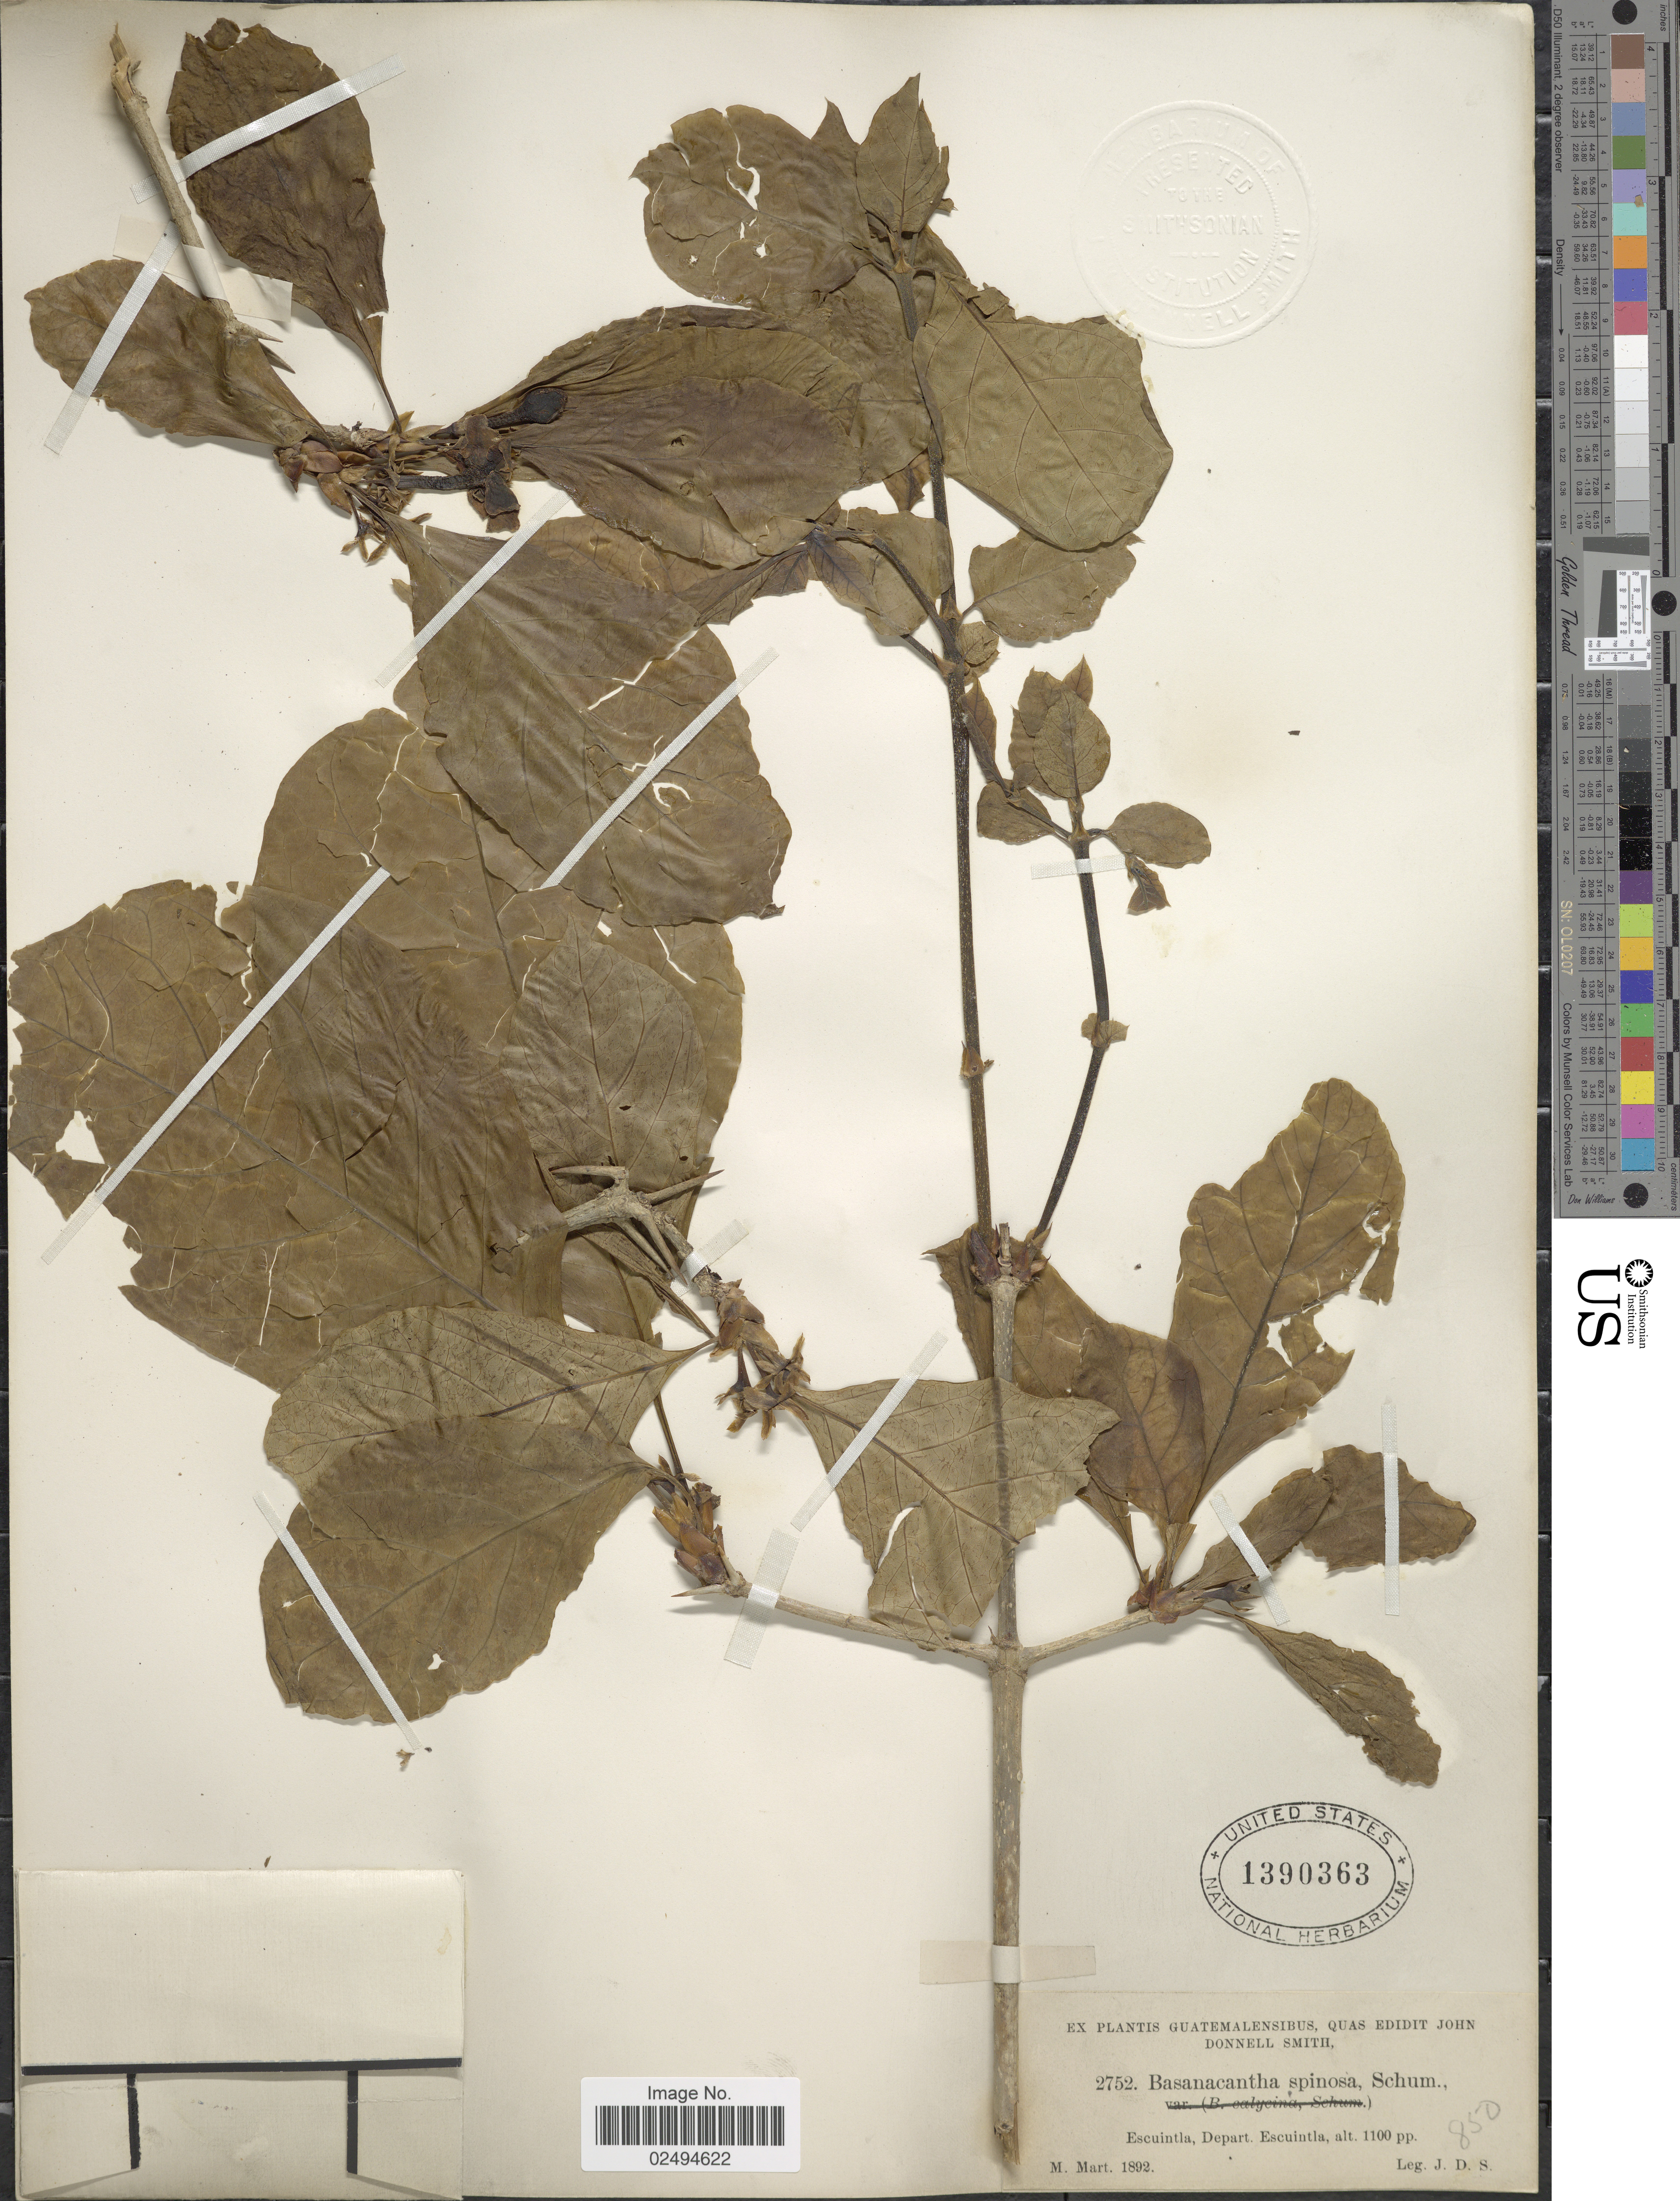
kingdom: Plantae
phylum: Tracheophyta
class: Magnoliopsida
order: Gentianales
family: Rubiaceae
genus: Randia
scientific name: Randia armata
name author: (Sw.) DC.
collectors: J. Donnell Smith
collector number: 2752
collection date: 1892-03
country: Guatemala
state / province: Escuintla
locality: Escuintla, Depart. Escuintla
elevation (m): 335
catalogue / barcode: US 1390363